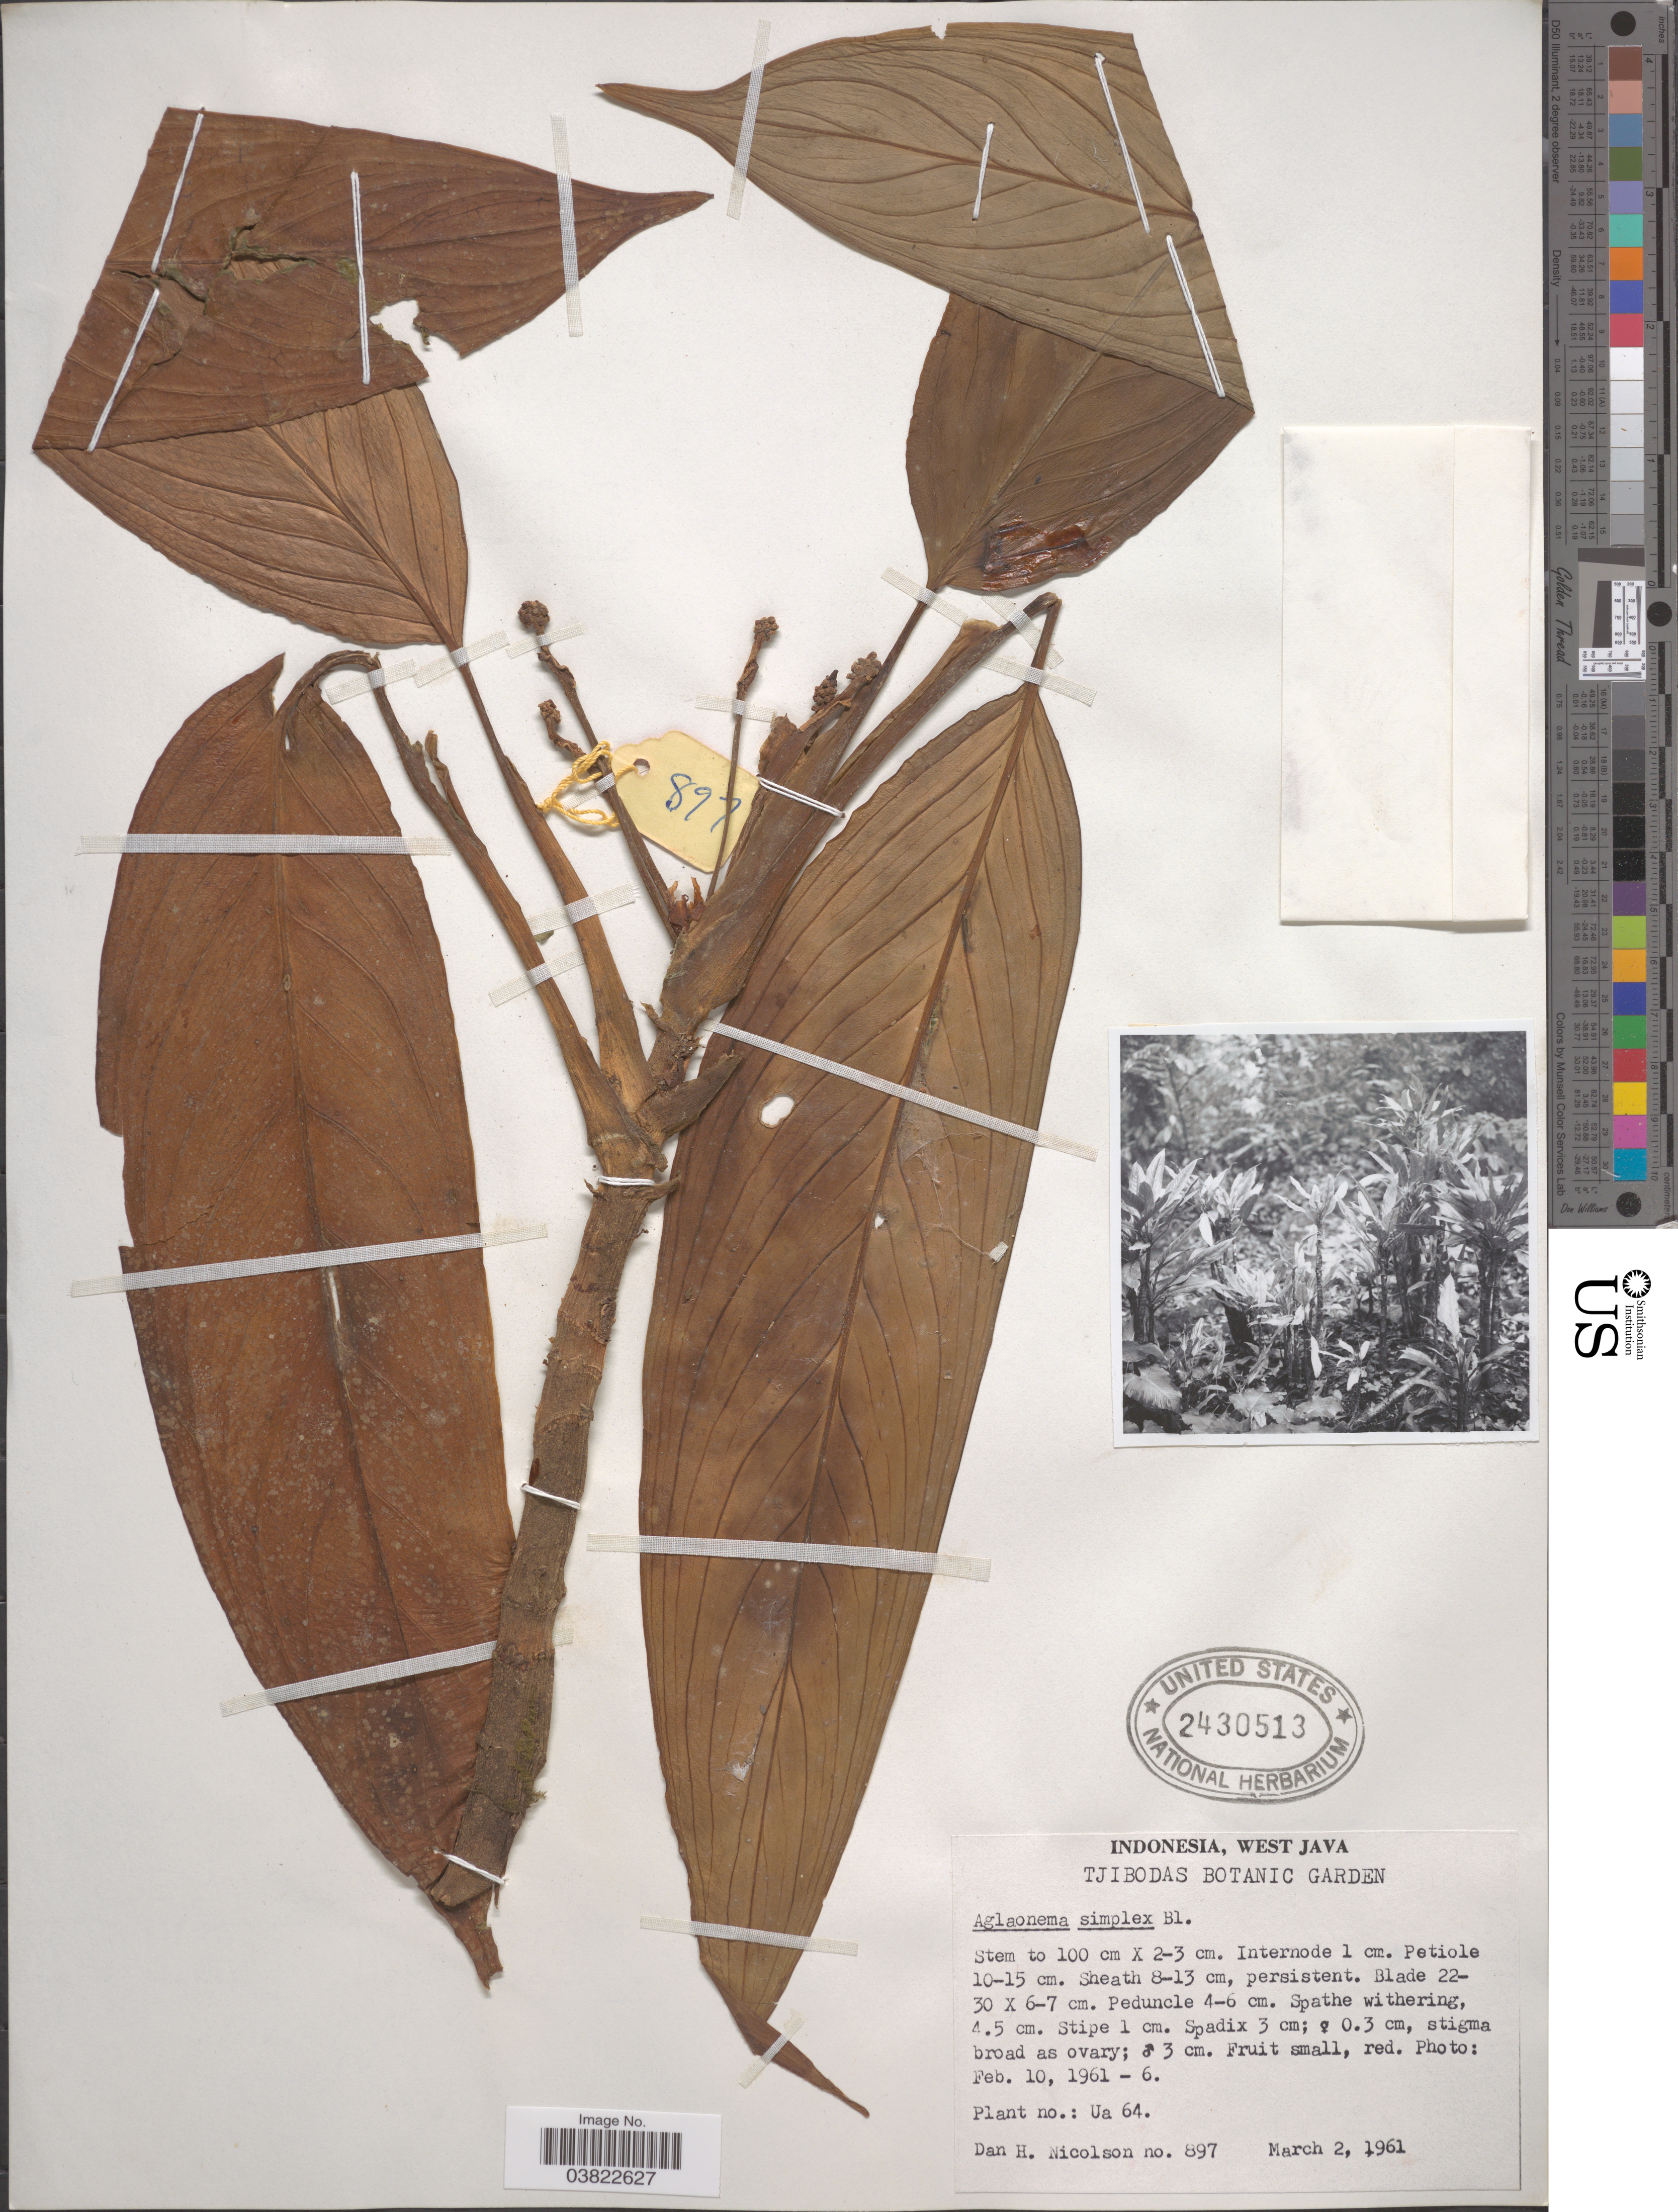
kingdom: Plantae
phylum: Tracheophyta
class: Liliopsida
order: Alismatales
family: Araceae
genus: Aglaonema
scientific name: Aglaonema simplex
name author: Blume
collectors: D. H. Nicolson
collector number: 897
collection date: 1961-03-02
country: Indonesia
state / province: Java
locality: West Java. Tjibodas Botanic Garden.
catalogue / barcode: US 2430513